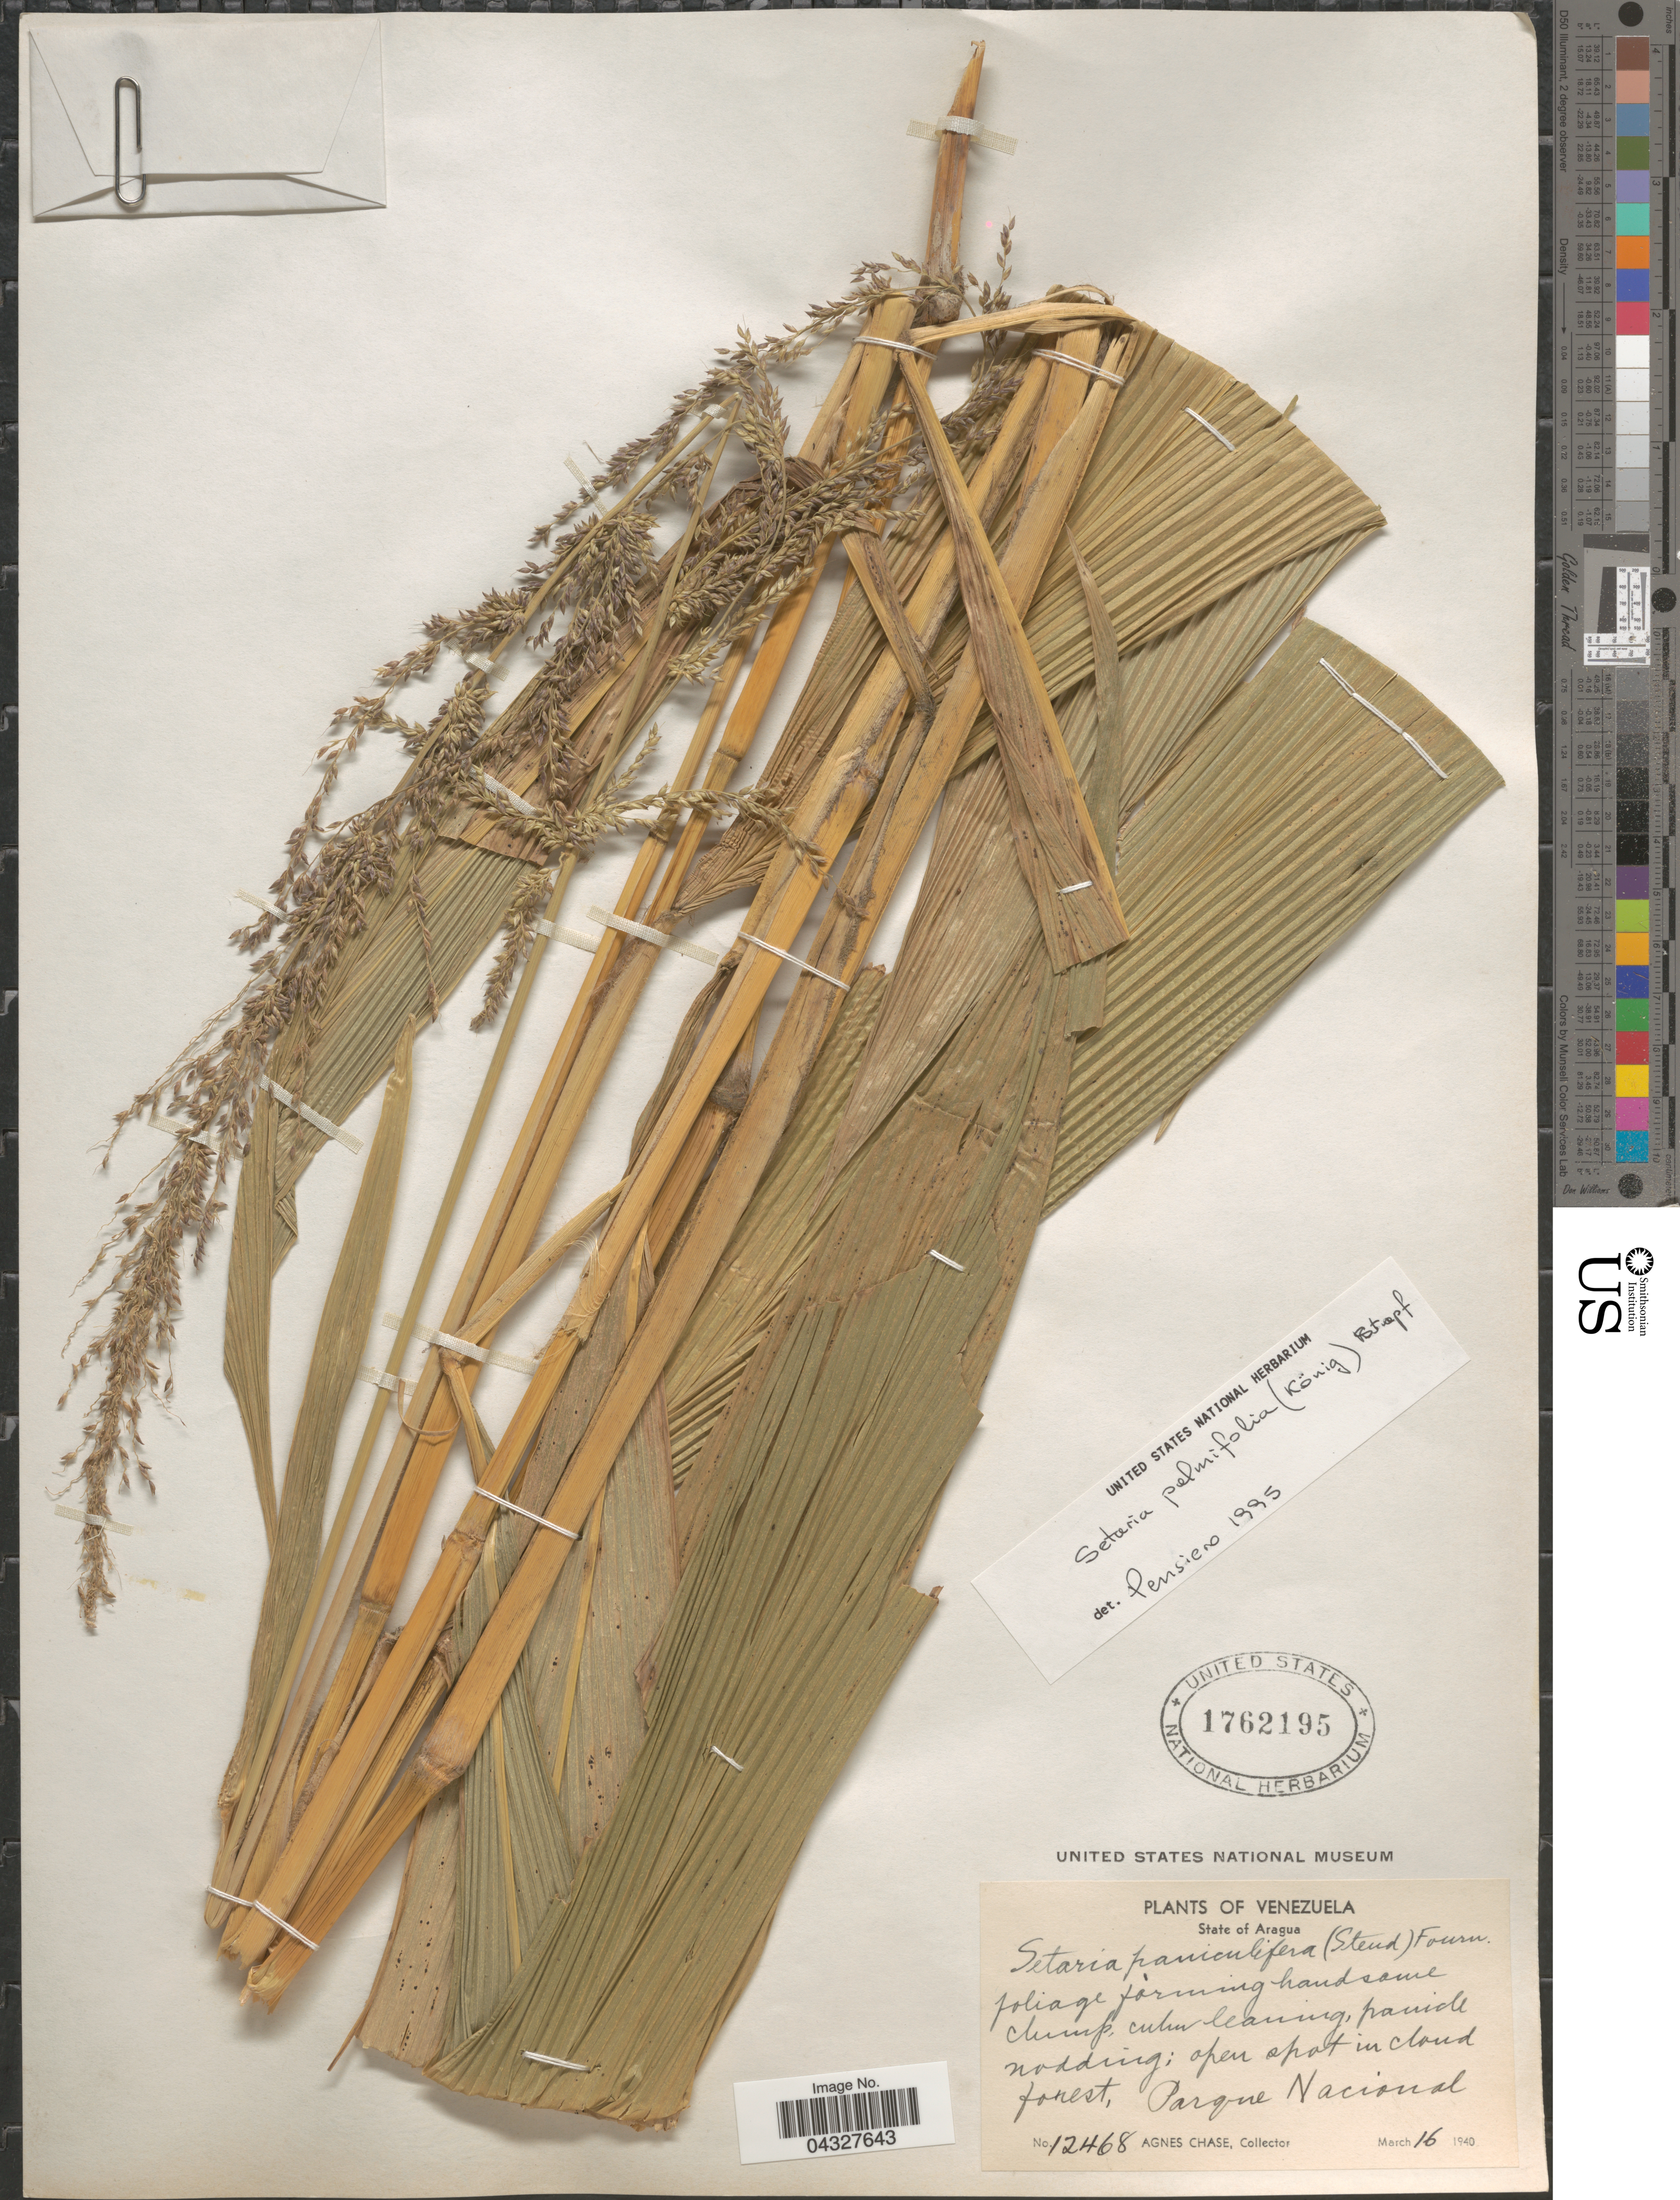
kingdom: Plantae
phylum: Tracheophyta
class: Liliopsida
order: Poales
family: Poaceae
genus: Setaria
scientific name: Setaria palmifolia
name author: (J. Koenig) Stapf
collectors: A. Chase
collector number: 12468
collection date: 1940-03-16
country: Venezuela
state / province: Aragua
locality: Open spot in cloud forest, Parque Nacional.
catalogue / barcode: US 1762195